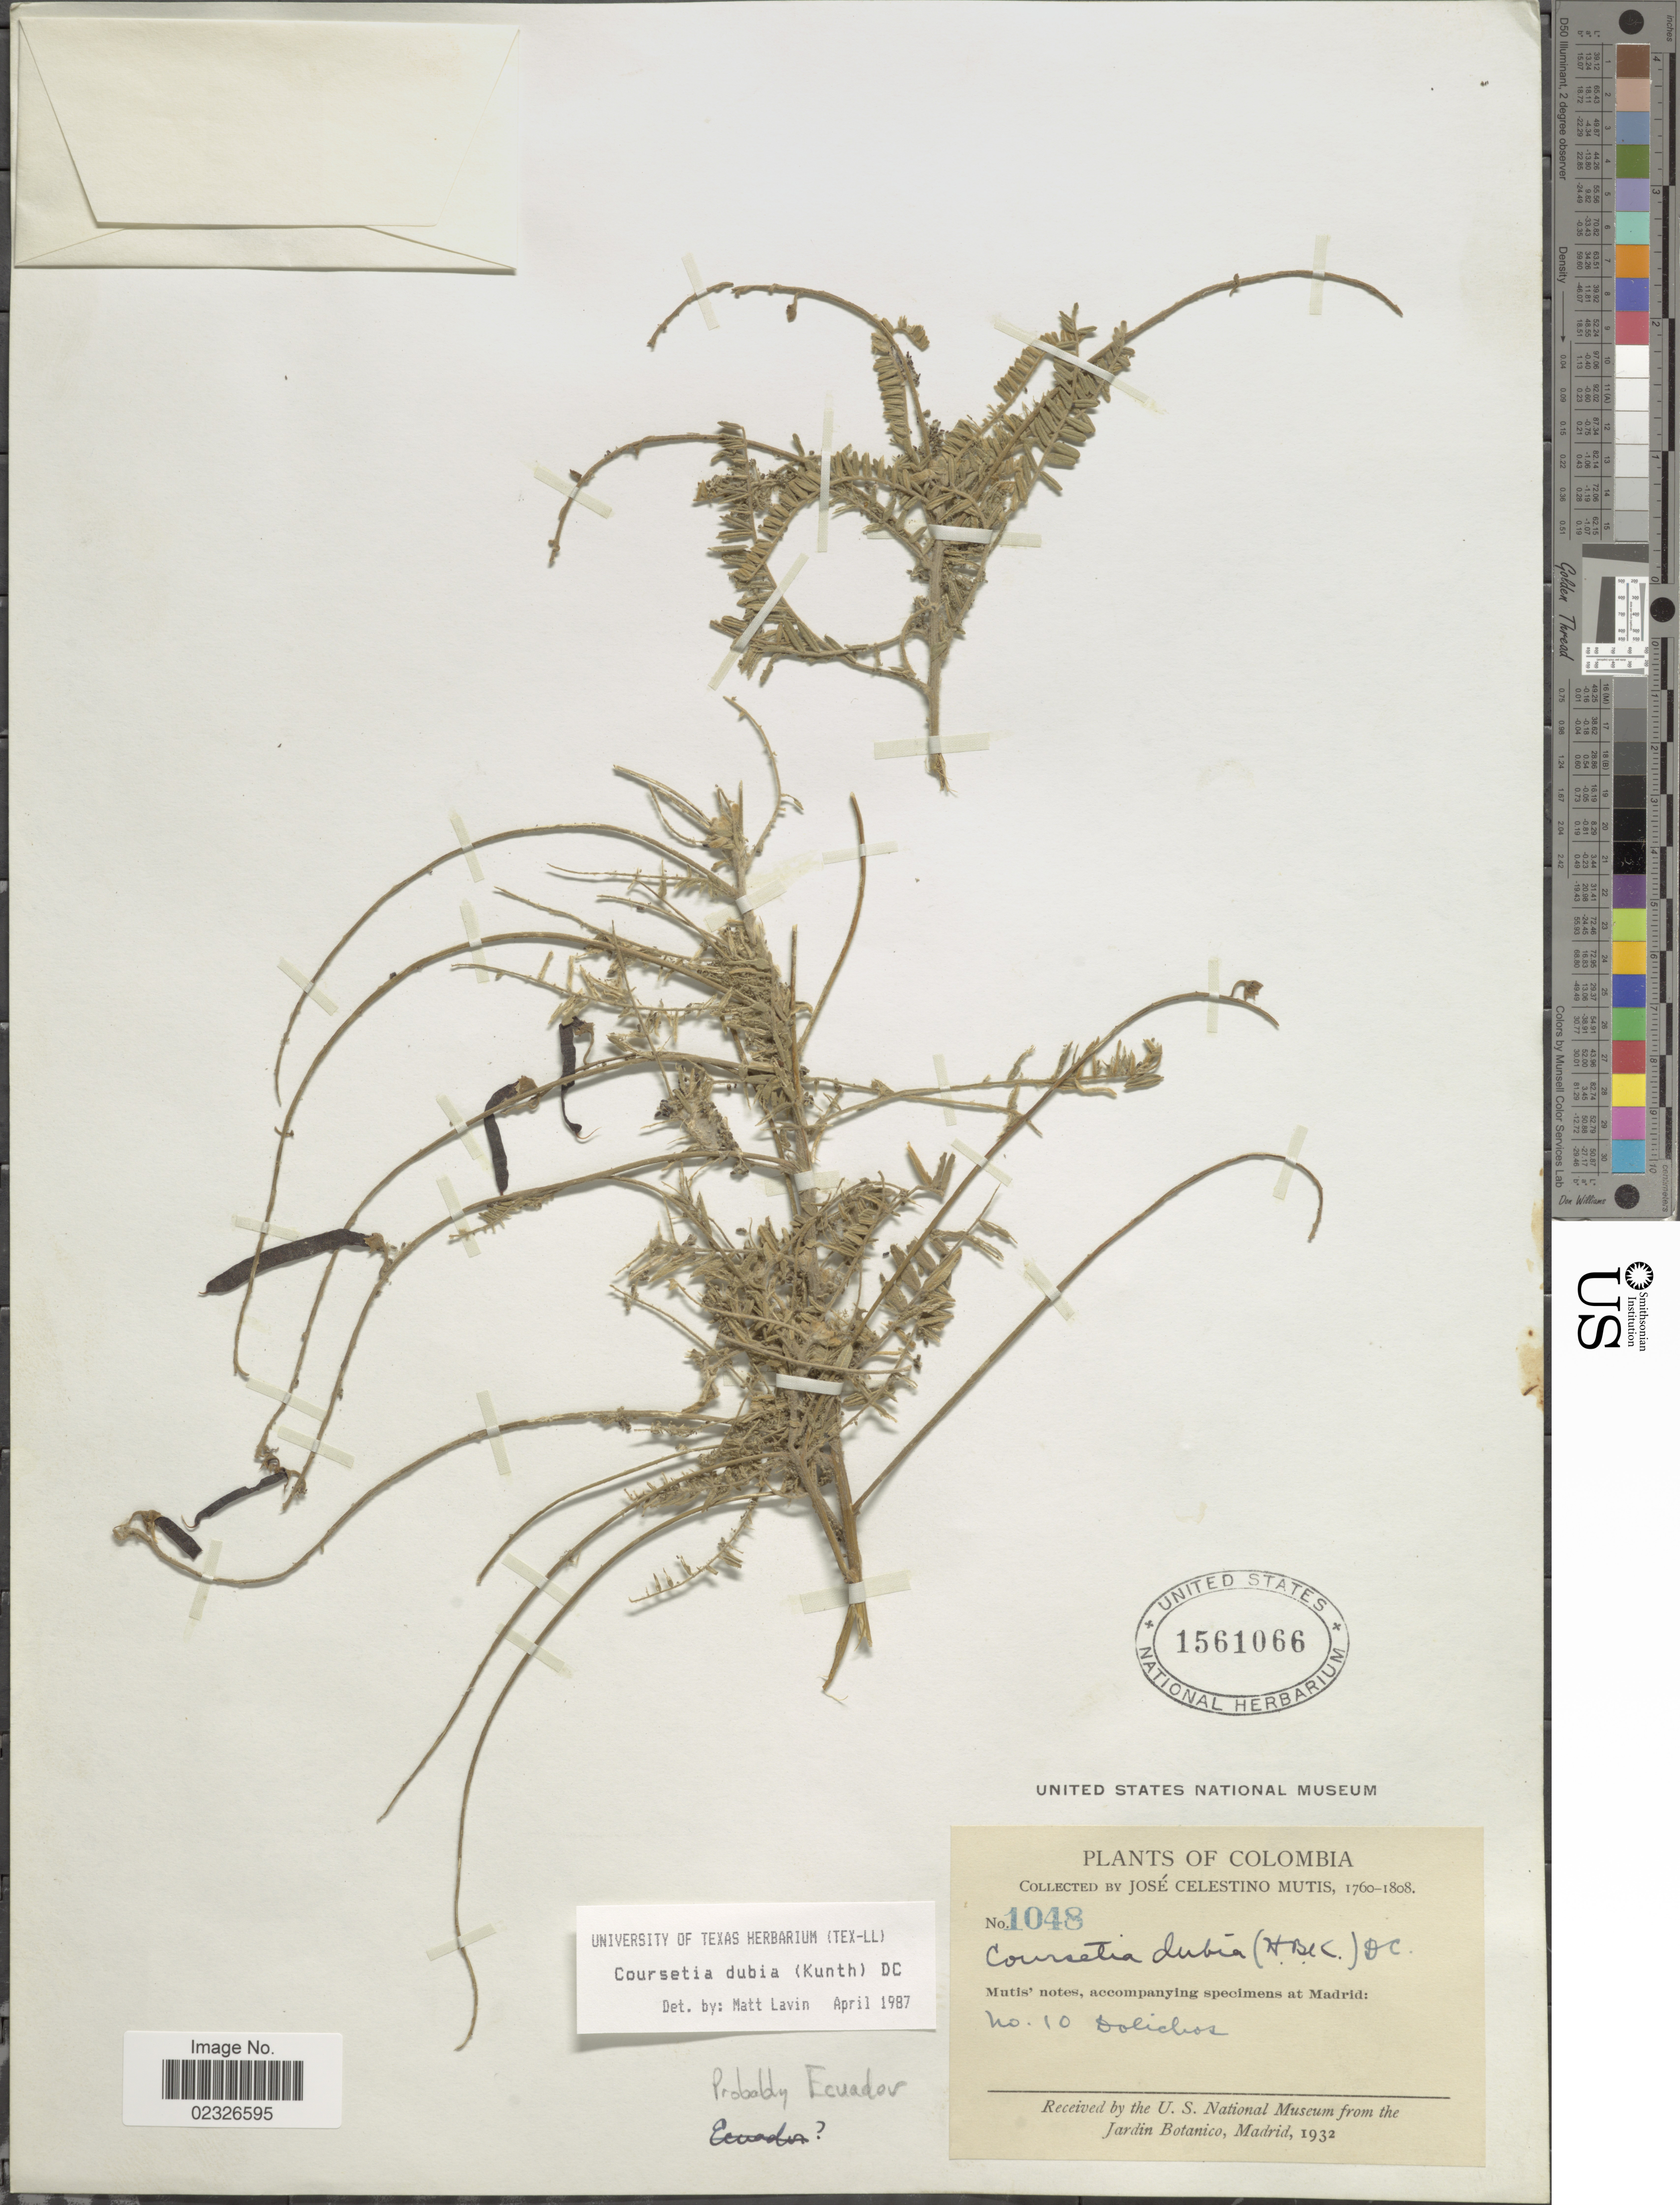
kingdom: Plantae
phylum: Tracheophyta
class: Magnoliopsida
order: Fabales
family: Fabaceae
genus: Coursetia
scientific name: Coursetia dubia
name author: (Kunth) DC.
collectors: J. C. B. Mutis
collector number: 1048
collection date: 1760/1808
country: Colombia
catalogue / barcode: US 1561066